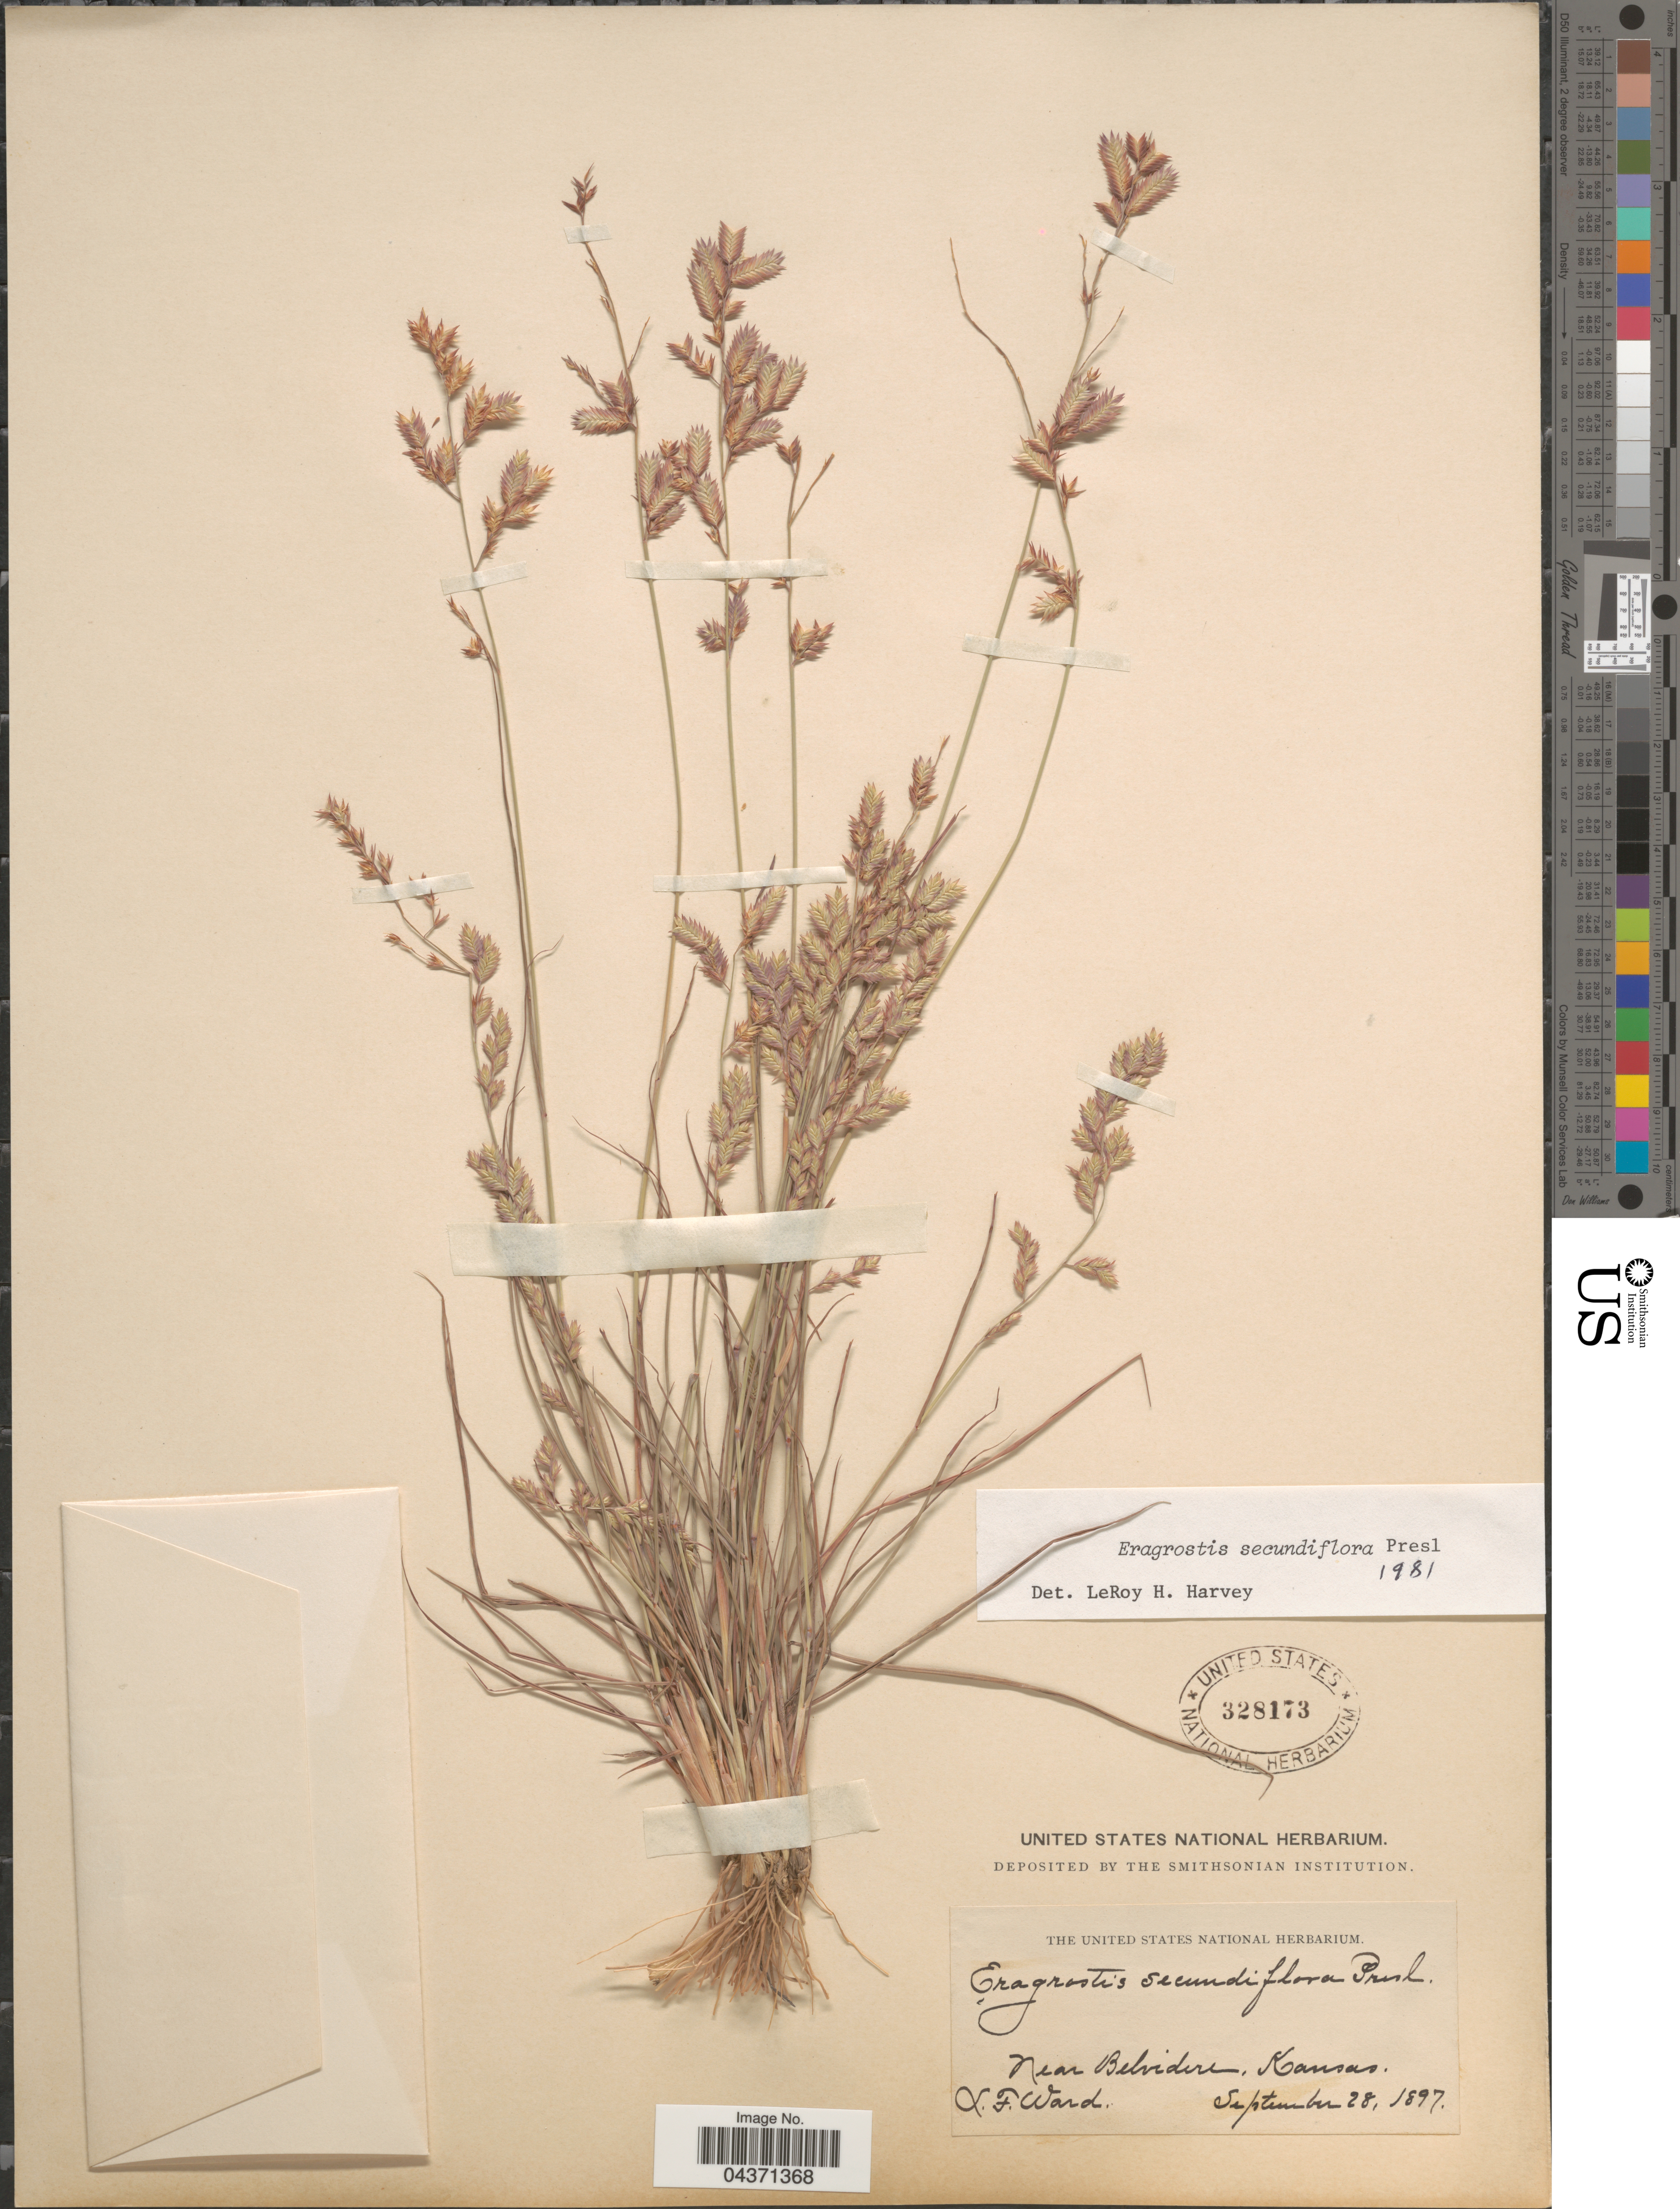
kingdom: Plantae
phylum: Tracheophyta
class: Liliopsida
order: Poales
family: Poaceae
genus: Eragrostis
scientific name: Eragrostis secundiflora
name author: J. Presl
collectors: L. Ward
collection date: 1897-09-28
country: United States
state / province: Kansas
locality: Near Belvidere.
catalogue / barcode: US 328173